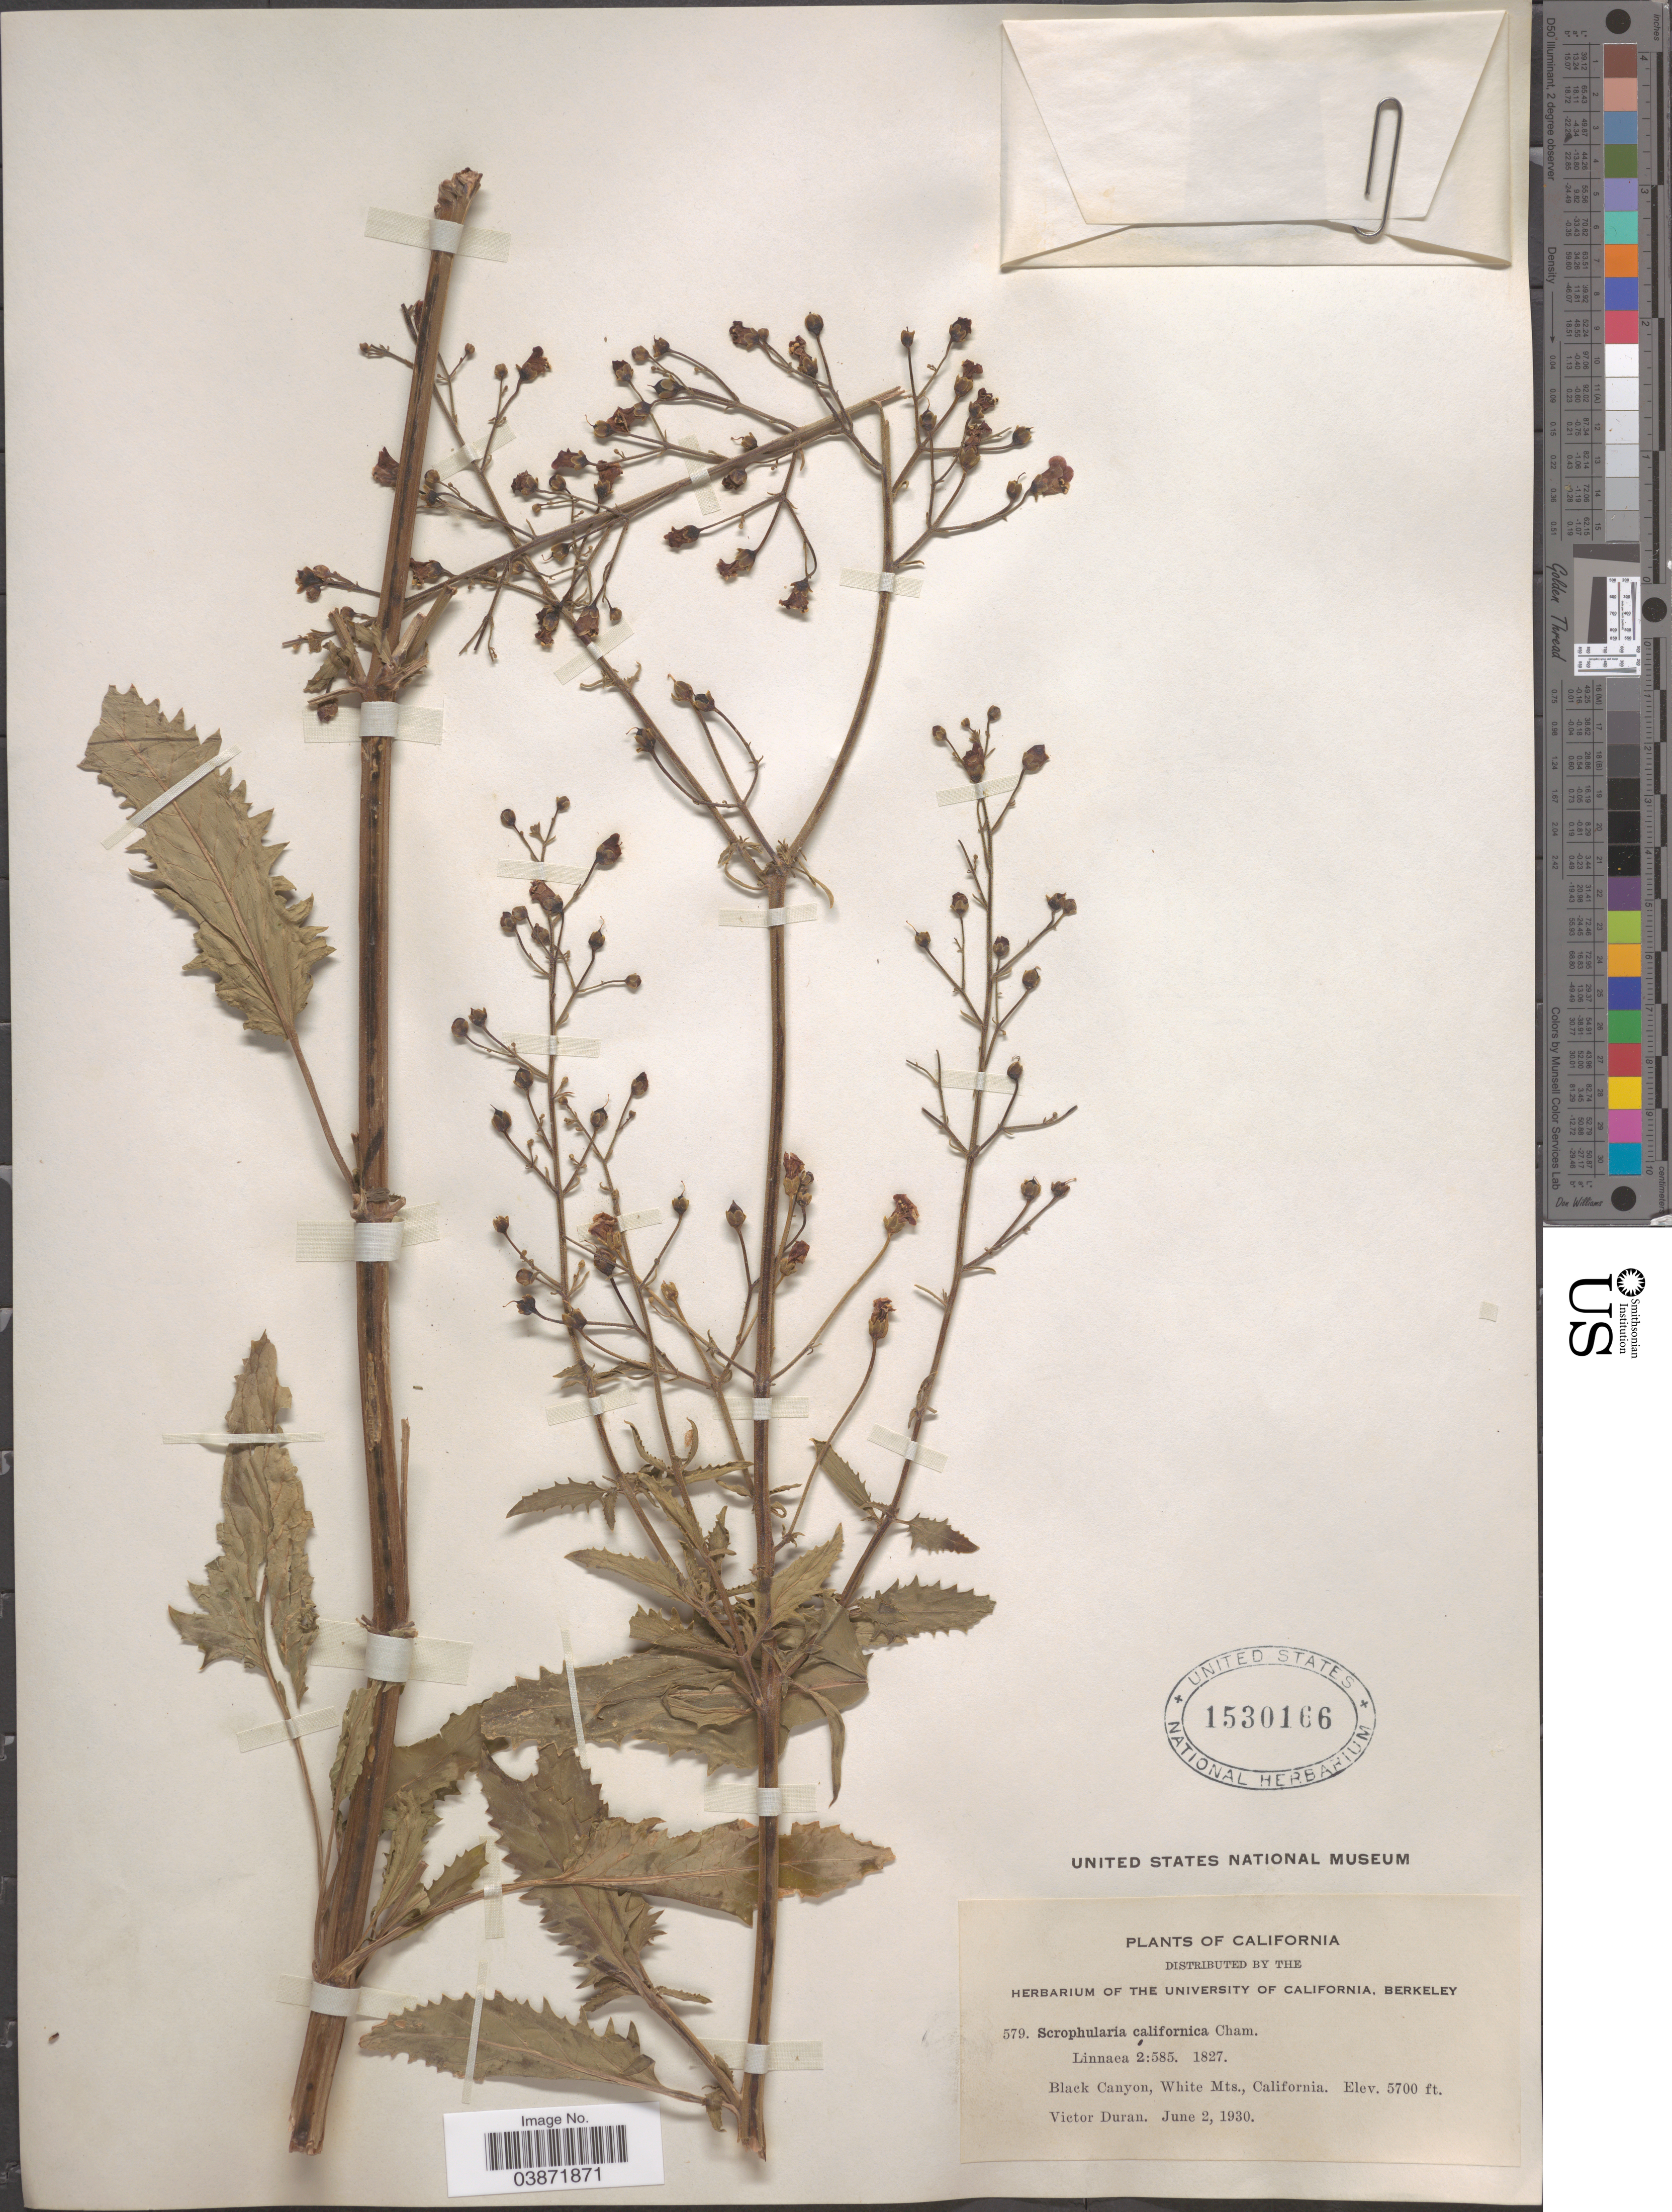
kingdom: Plantae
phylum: Tracheophyta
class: Magnoliopsida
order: Lamiales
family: Scrophulariaceae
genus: Scrophularia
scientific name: Scrophularia californica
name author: Cham. & Schltdl.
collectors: V. Duran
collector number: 579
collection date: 1930-06-02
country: United States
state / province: California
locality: Black Canyon, White Mts.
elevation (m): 1737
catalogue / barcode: US 1530166